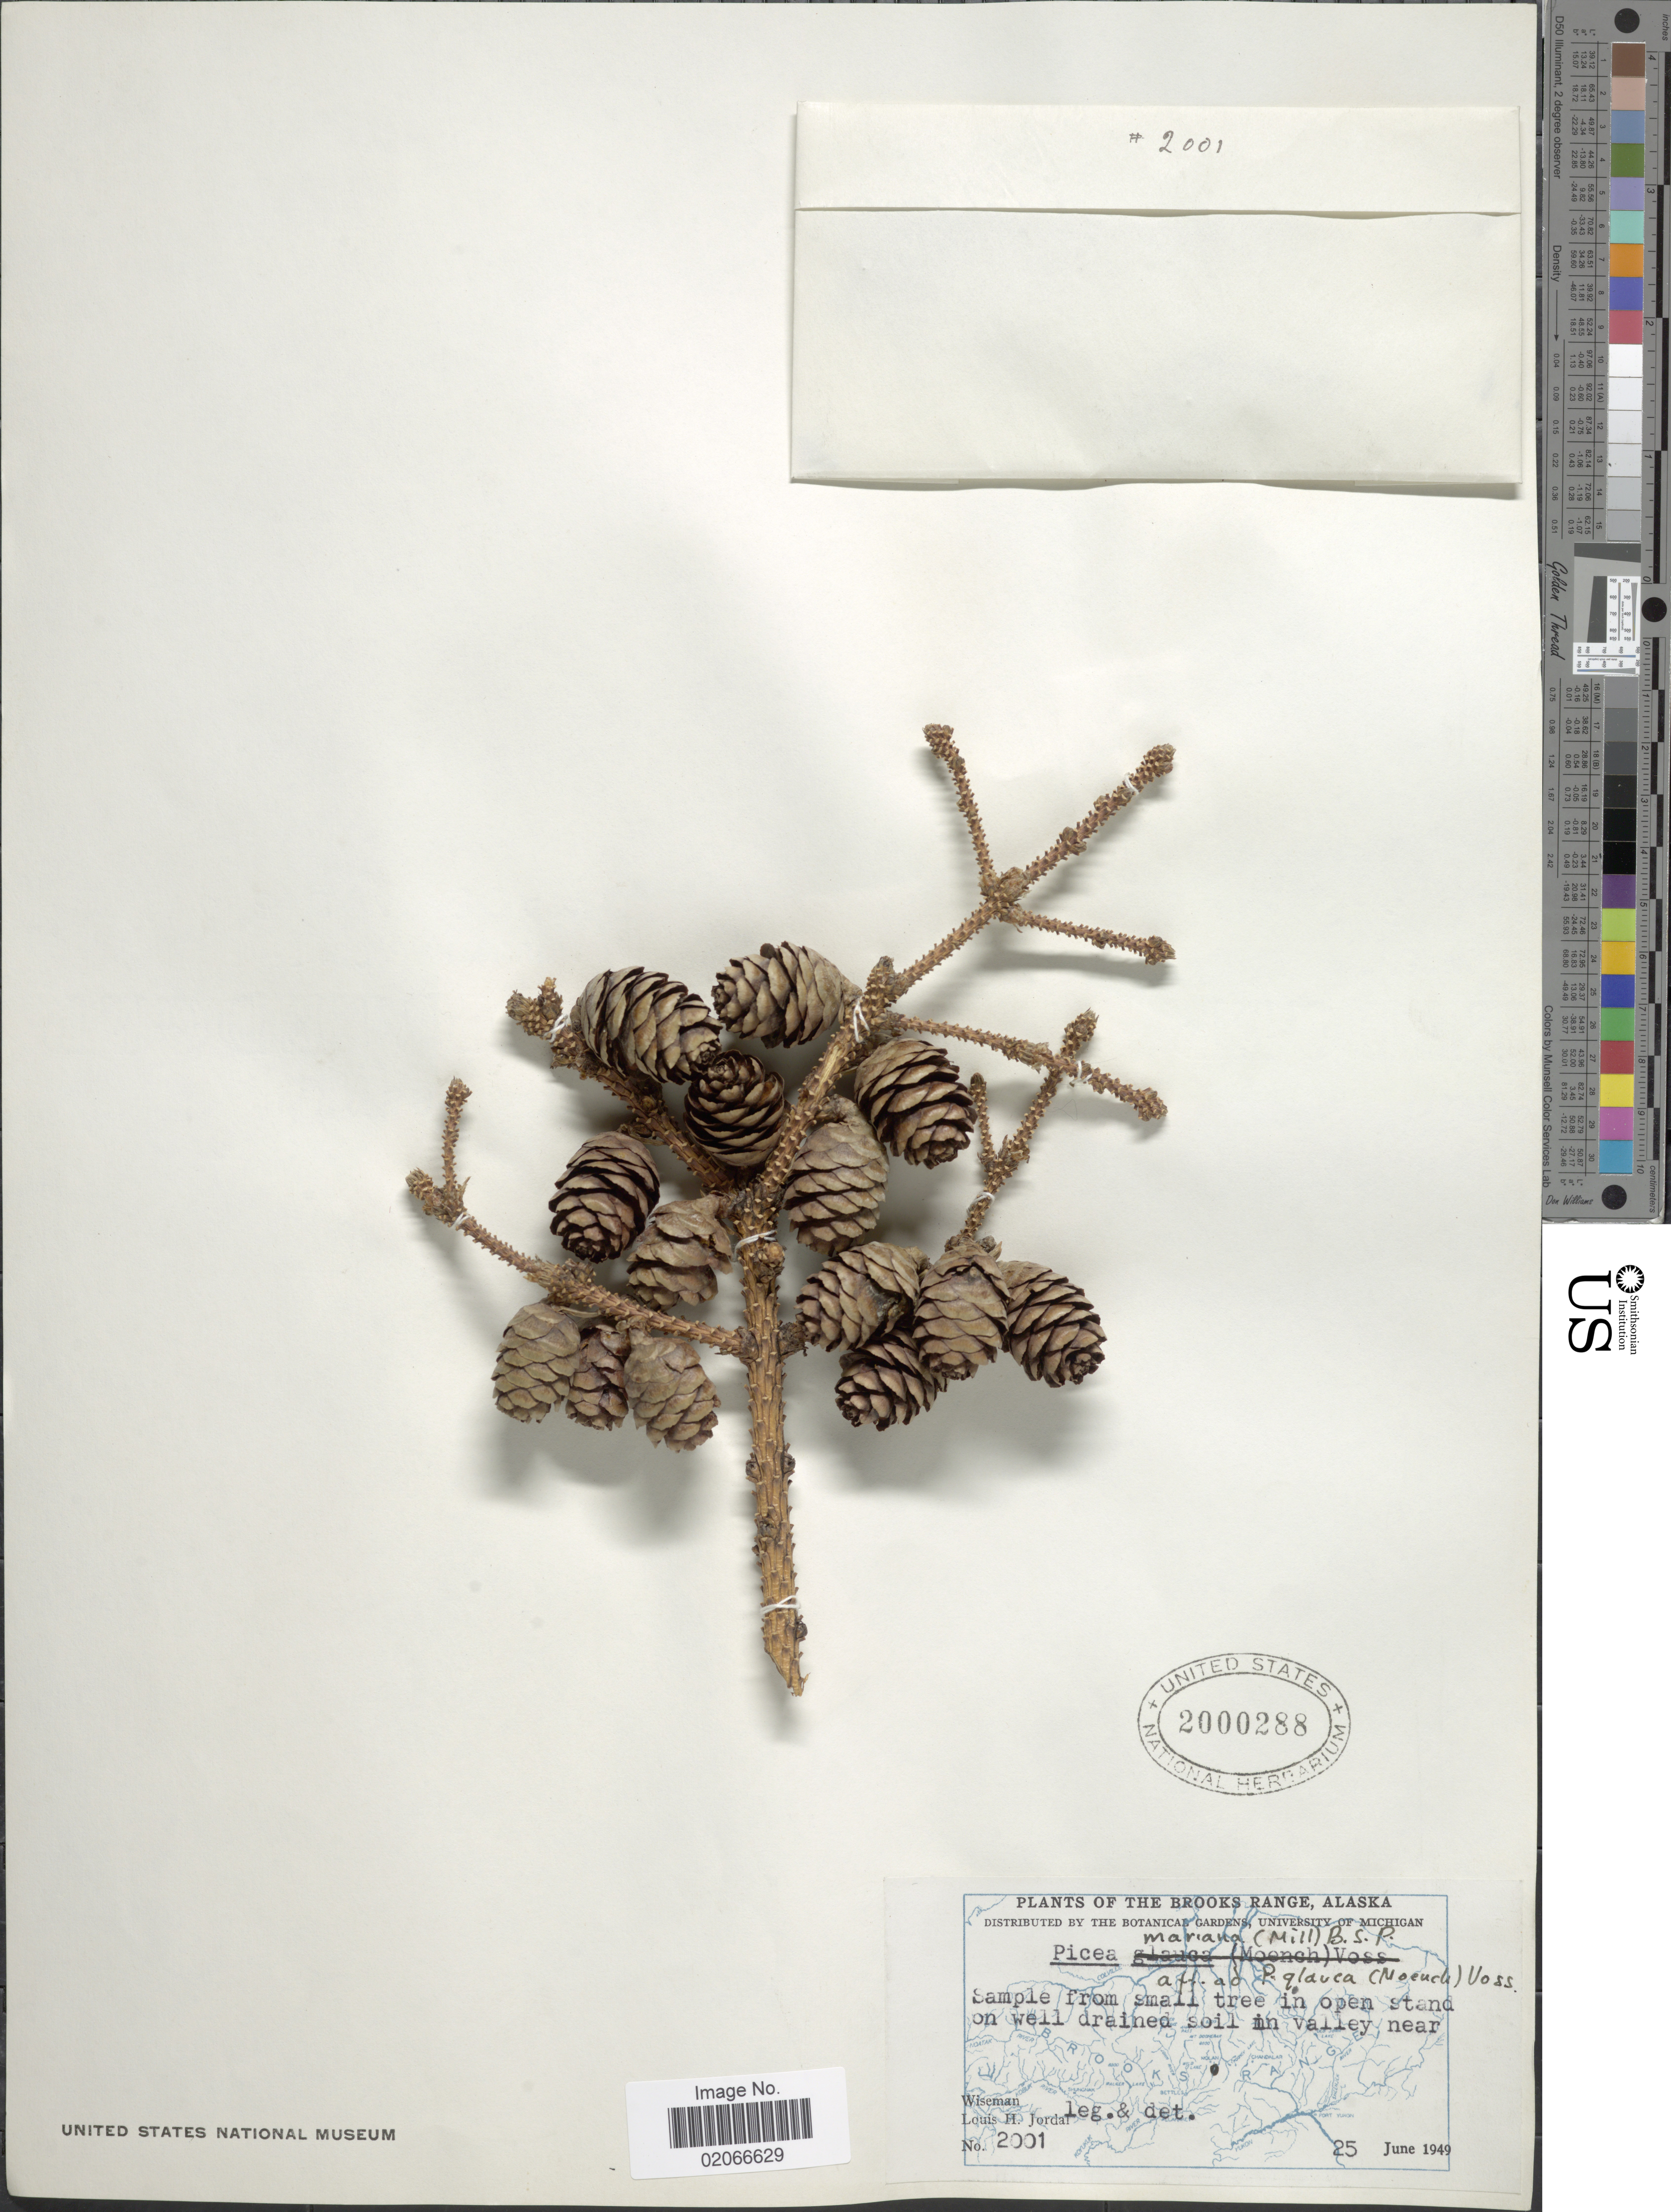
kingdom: Plantae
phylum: Tracheophyta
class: Pinopsida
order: Pinales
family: Pinaceae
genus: Picea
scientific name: Picea mariana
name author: (Mill.) Britton, Stearns & Poggenb.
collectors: L. Jordal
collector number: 2001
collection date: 1949-06-25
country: United States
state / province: Alaska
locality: The Brooks Range, in valley near Wiseman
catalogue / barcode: US 2000288